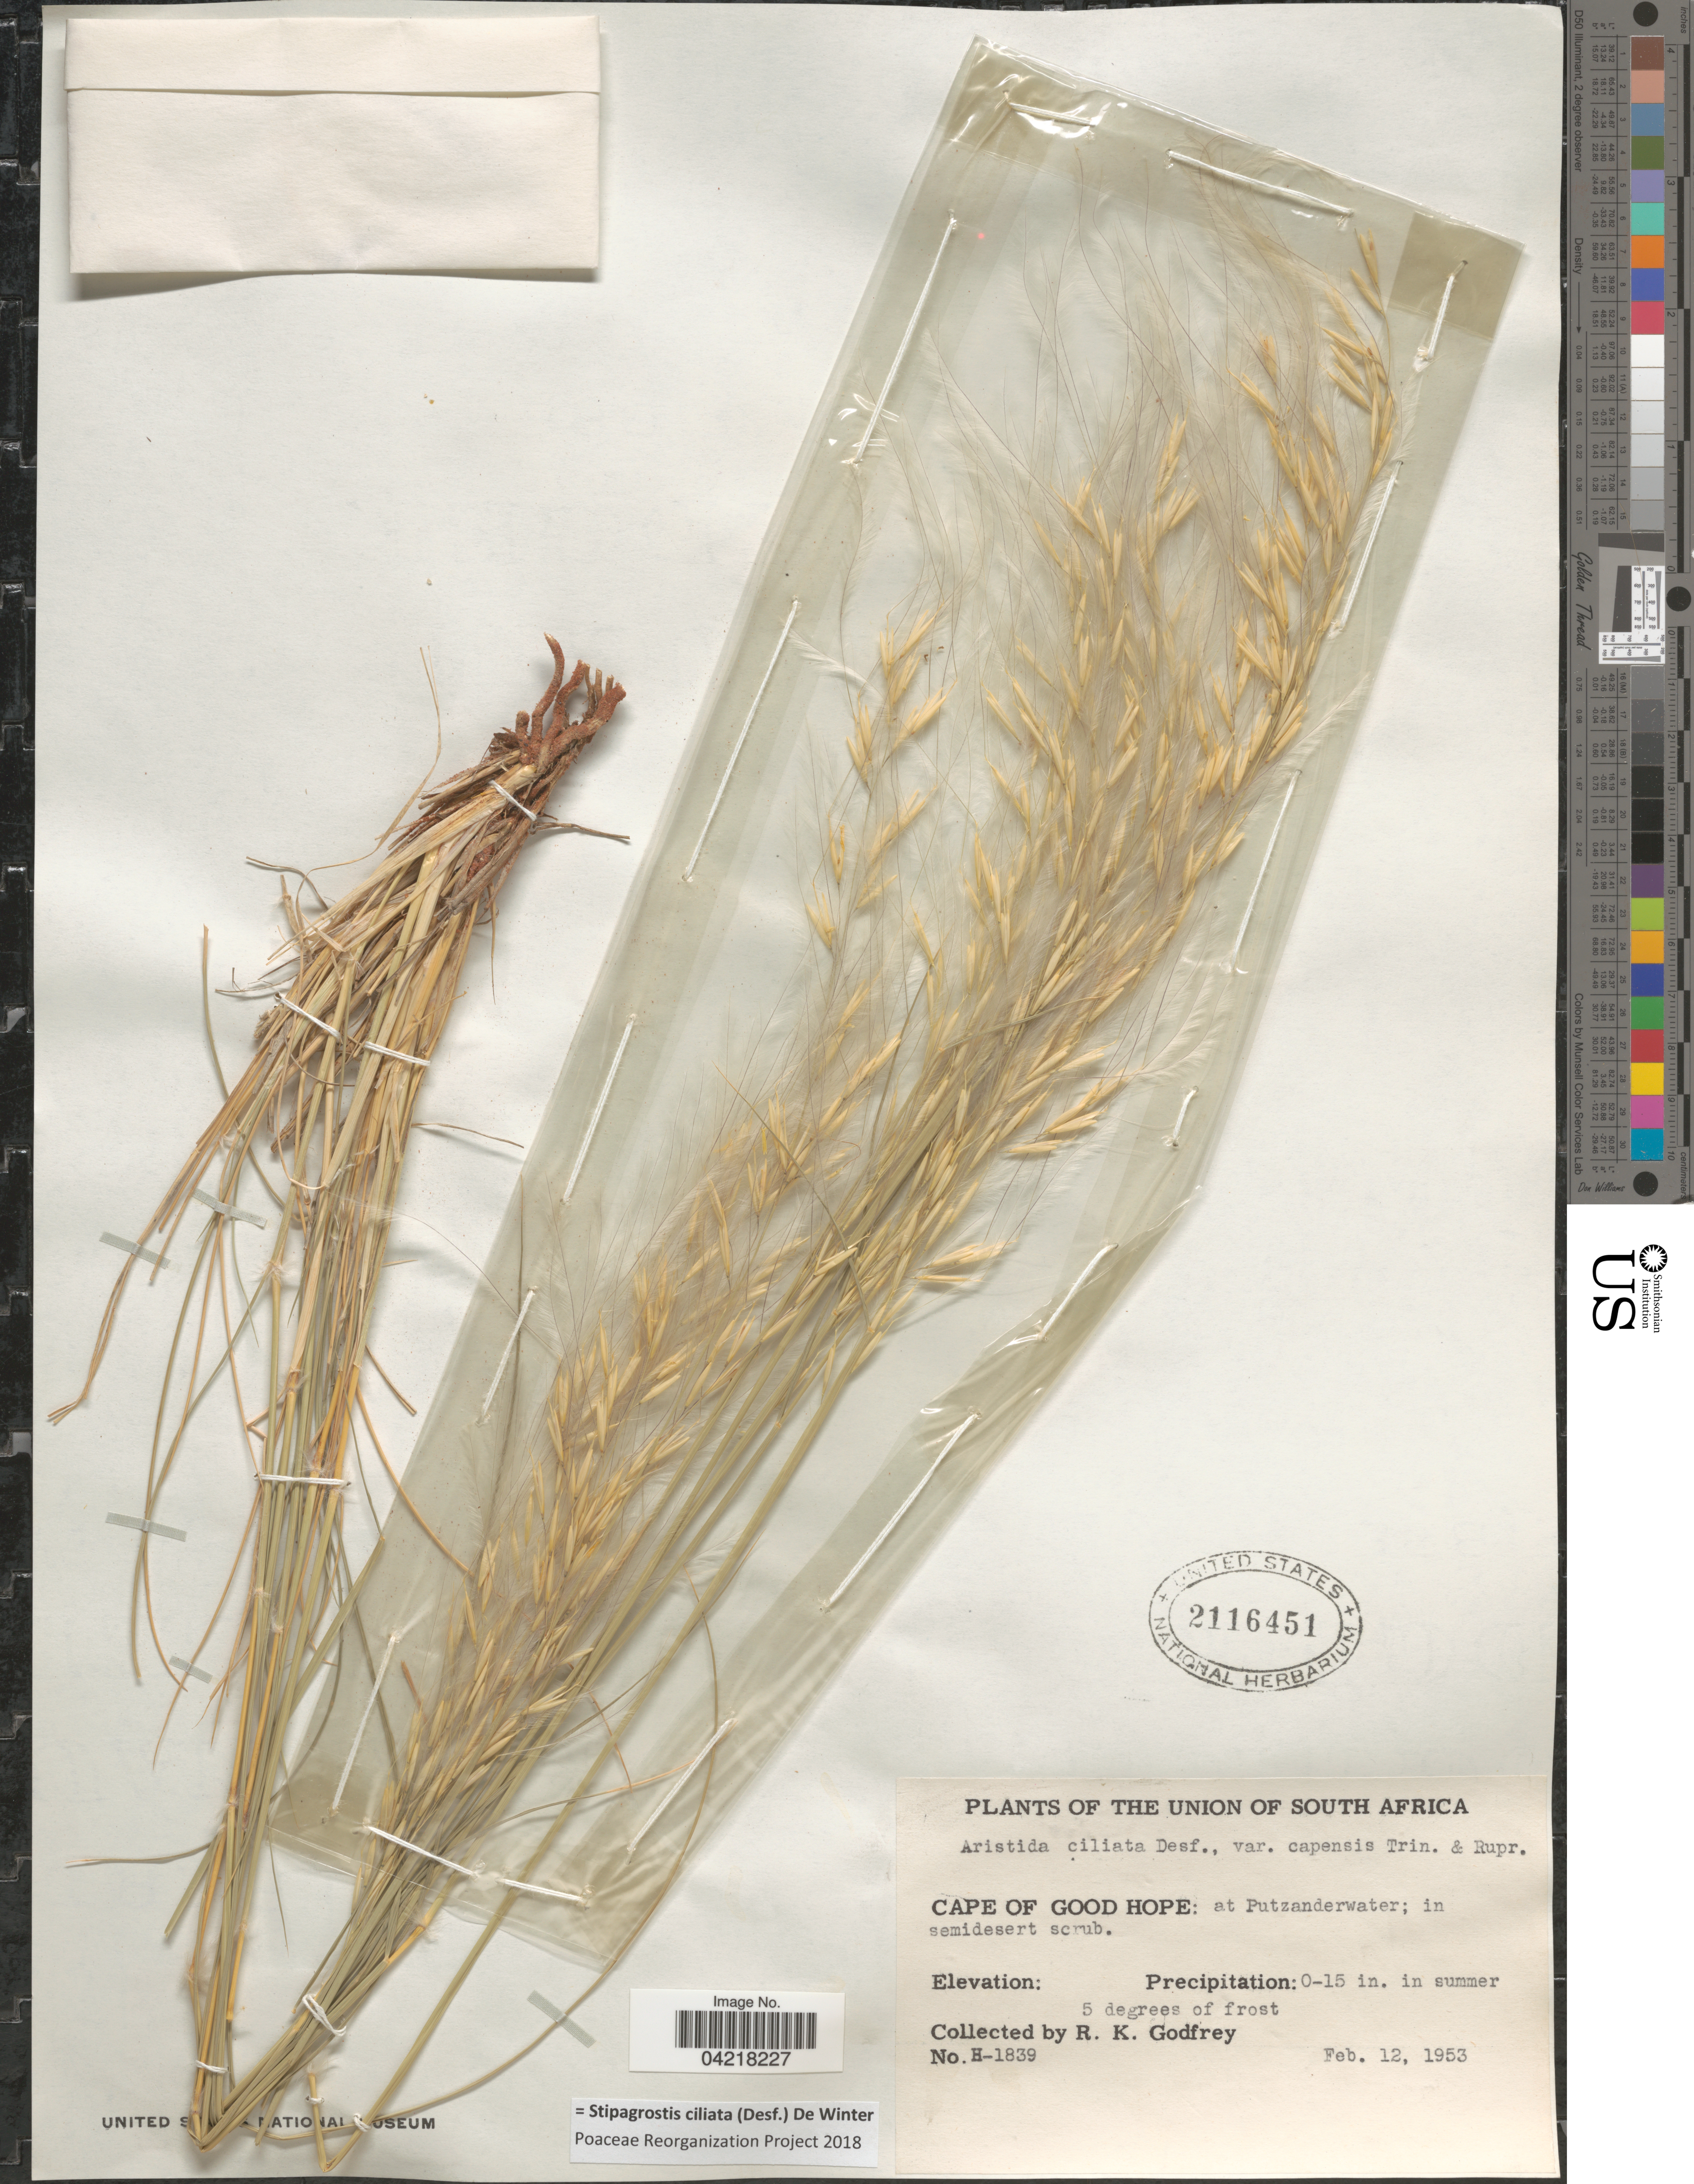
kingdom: Plantae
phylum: Tracheophyta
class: Liliopsida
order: Poales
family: Poaceae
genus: Stipagrostis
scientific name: Stipagrostis ciliata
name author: (Desf.) De Winter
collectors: R. K. Godfrey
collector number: H-1839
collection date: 1953-02-12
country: South Africa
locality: The Union of South Africa. Cape of Good Hope: at Putzanderwater; in semidesert scrub.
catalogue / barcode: US 2116451